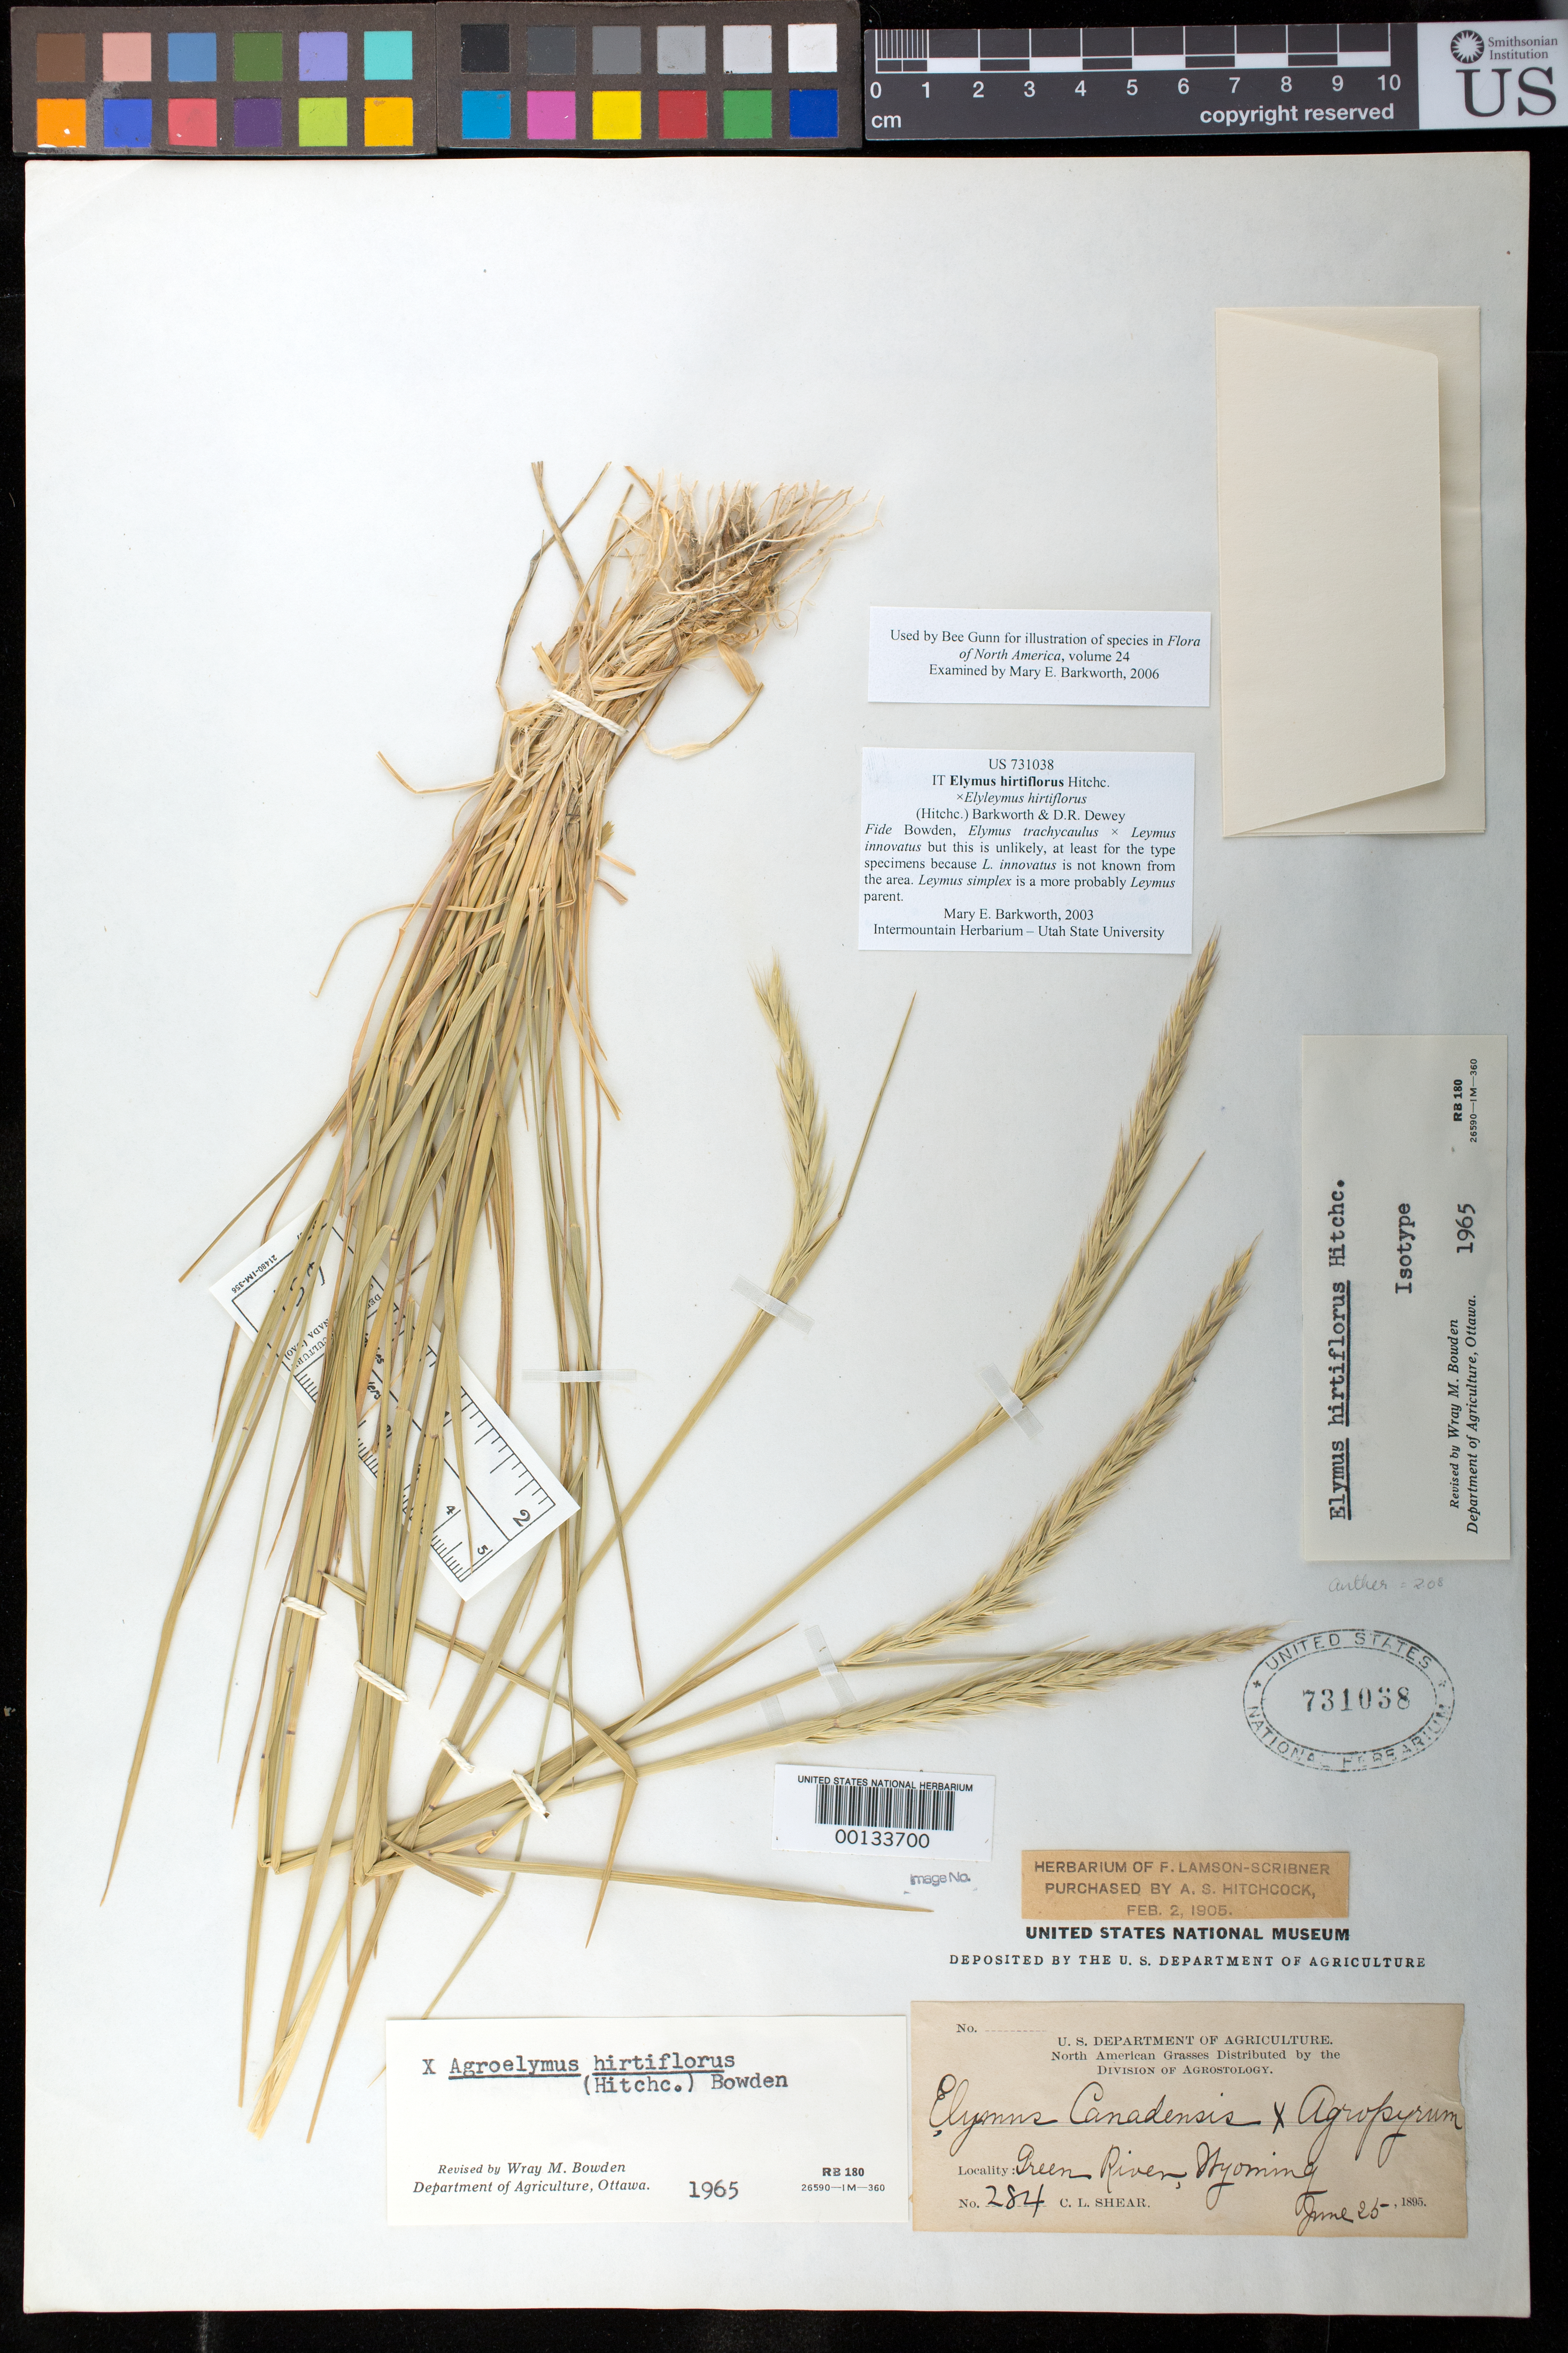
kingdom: Plantae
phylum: Tracheophyta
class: Liliopsida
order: Poales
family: Poaceae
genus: Elymus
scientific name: Elymus hirtiflorus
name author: Hitchc.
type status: Isotype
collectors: C. L. Shear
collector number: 284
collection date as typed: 25 Jun 1895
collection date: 1895-06-25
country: United States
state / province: Wyoming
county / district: Sweetwater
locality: Green River.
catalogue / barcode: US 731038